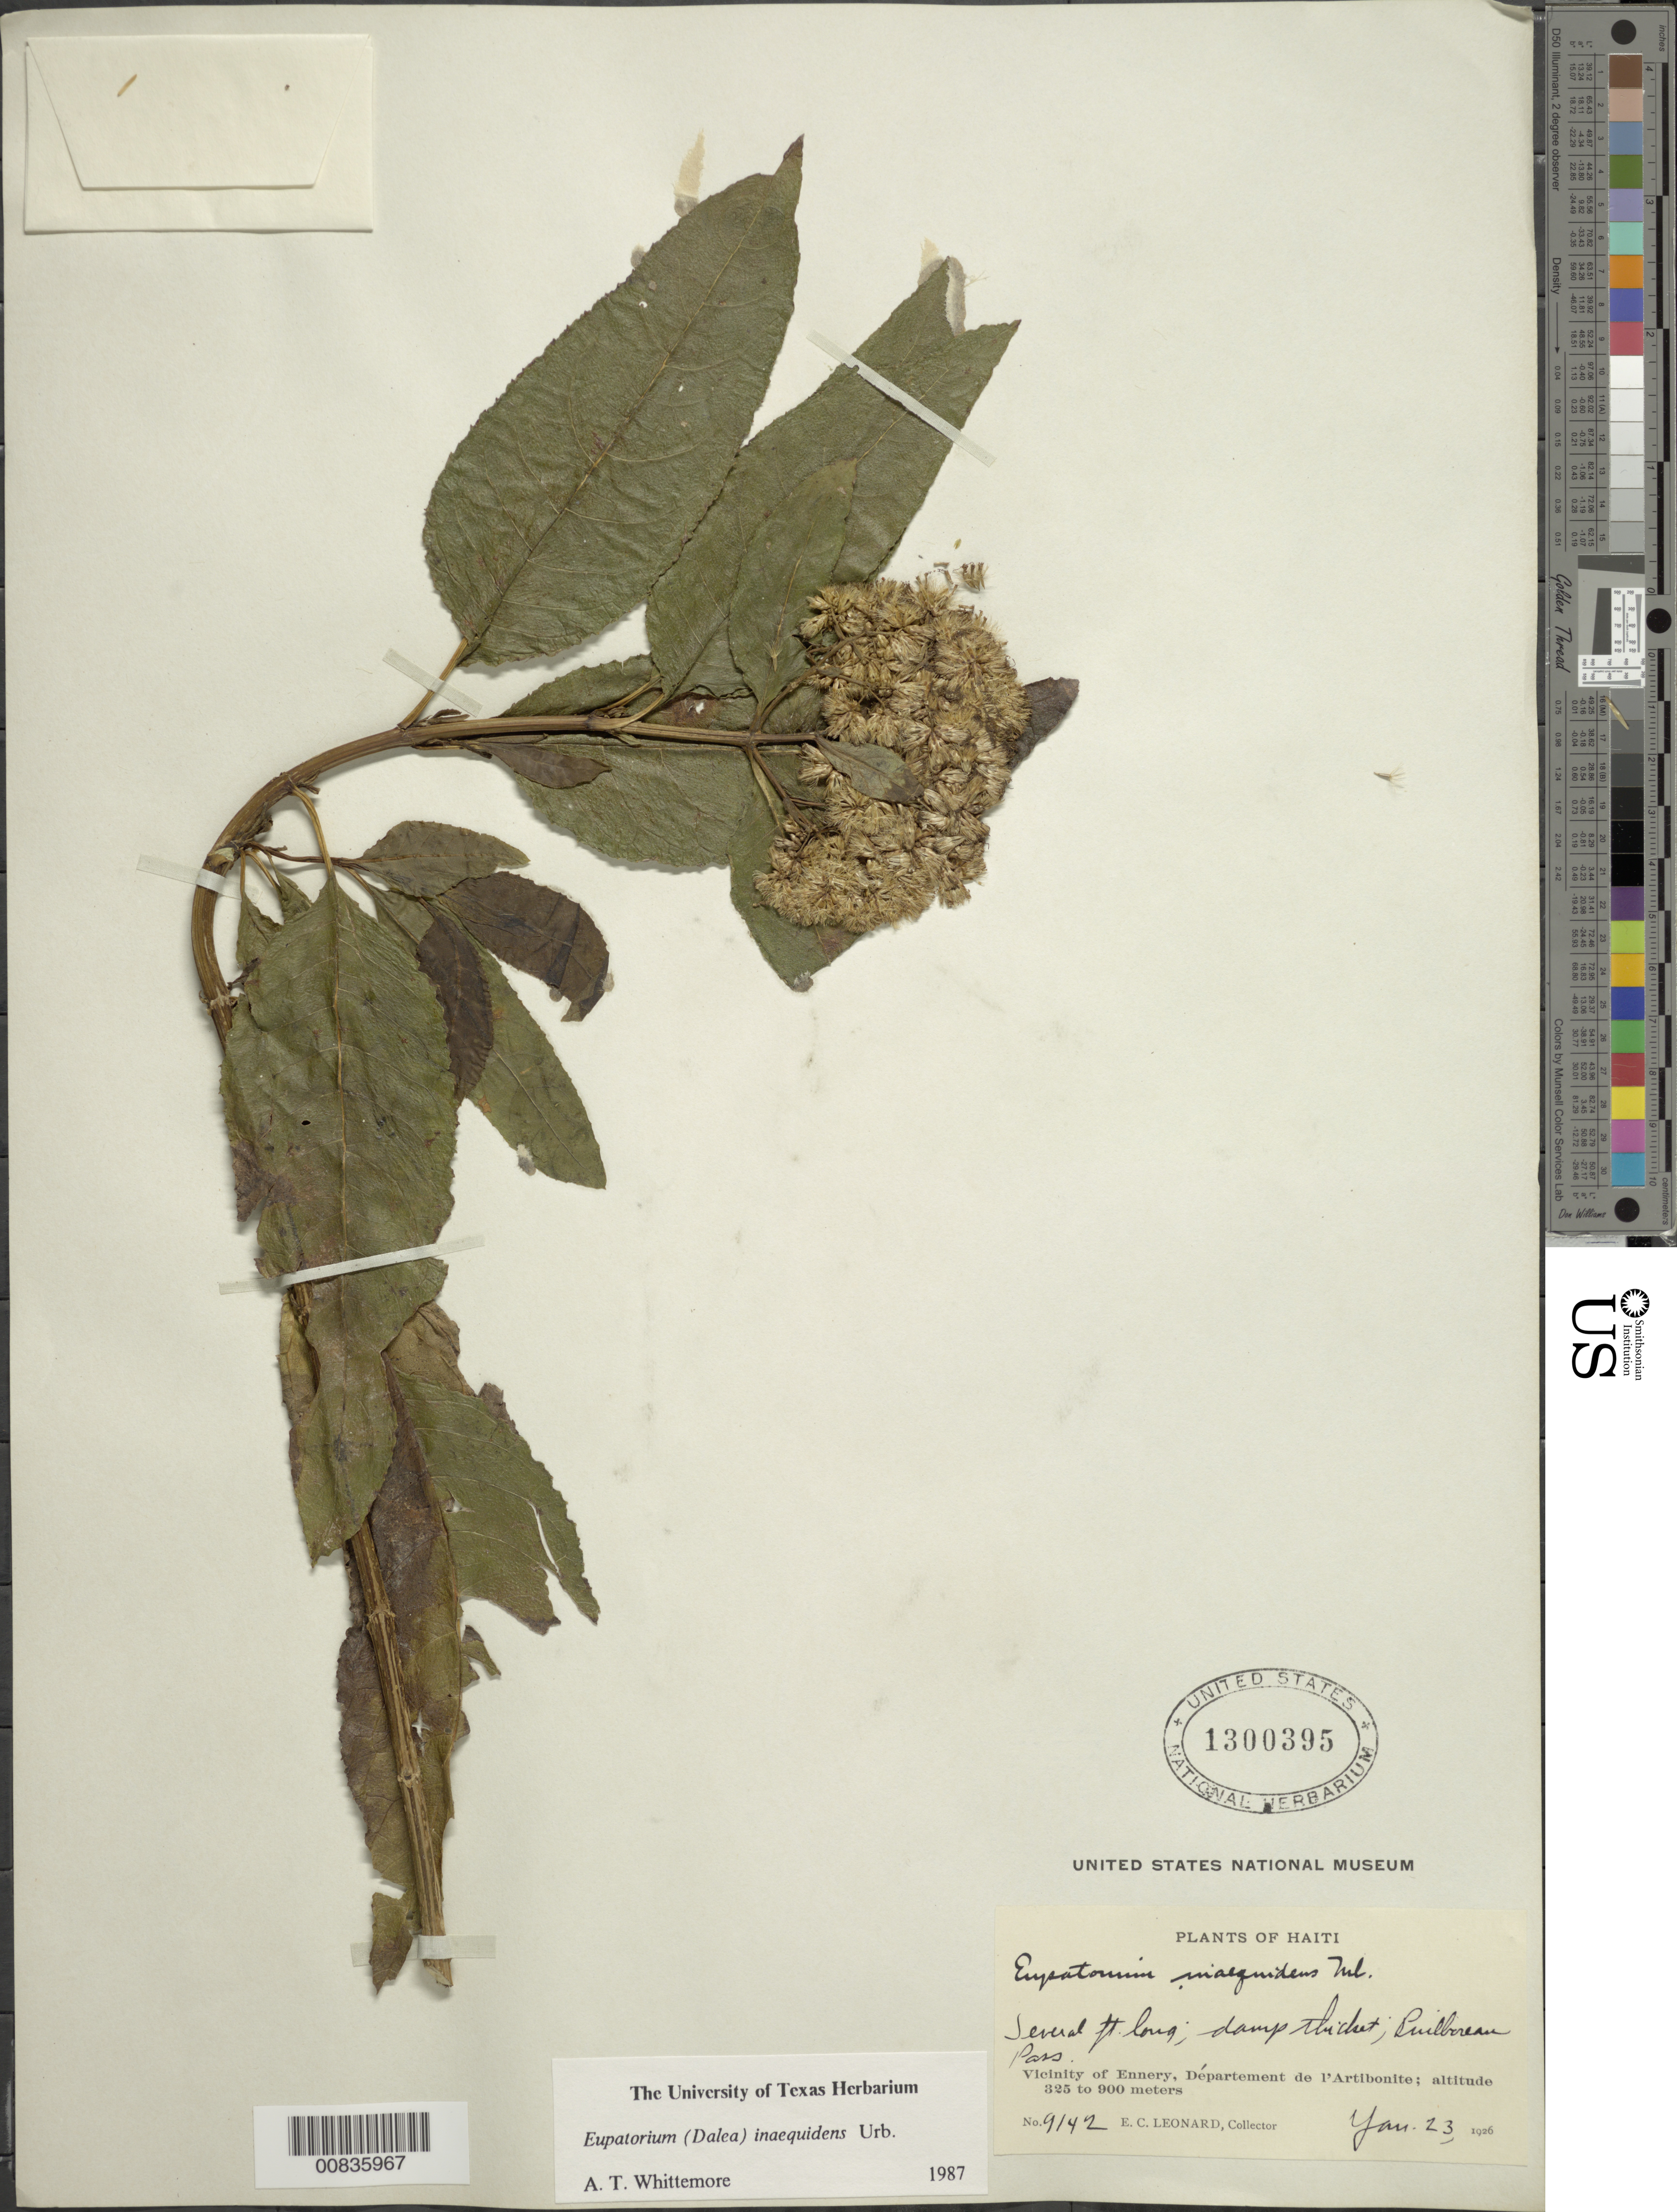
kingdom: Plantae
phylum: Tracheophyta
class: Magnoliopsida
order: Asterales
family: Asteraceae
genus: Critonia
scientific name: Critonia inaequidens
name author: (Urb.) R.M. King & H. Rob.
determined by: Whittemore, A. T.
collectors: E. C. Leonard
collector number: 9142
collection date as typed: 23 Jan 1926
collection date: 1926-01-23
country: Haiti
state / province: Artibonite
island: Hispaniola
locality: Vicinity of Ennery, Puilboreau Pass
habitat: Damp thicket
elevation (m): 325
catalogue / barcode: US 1300395